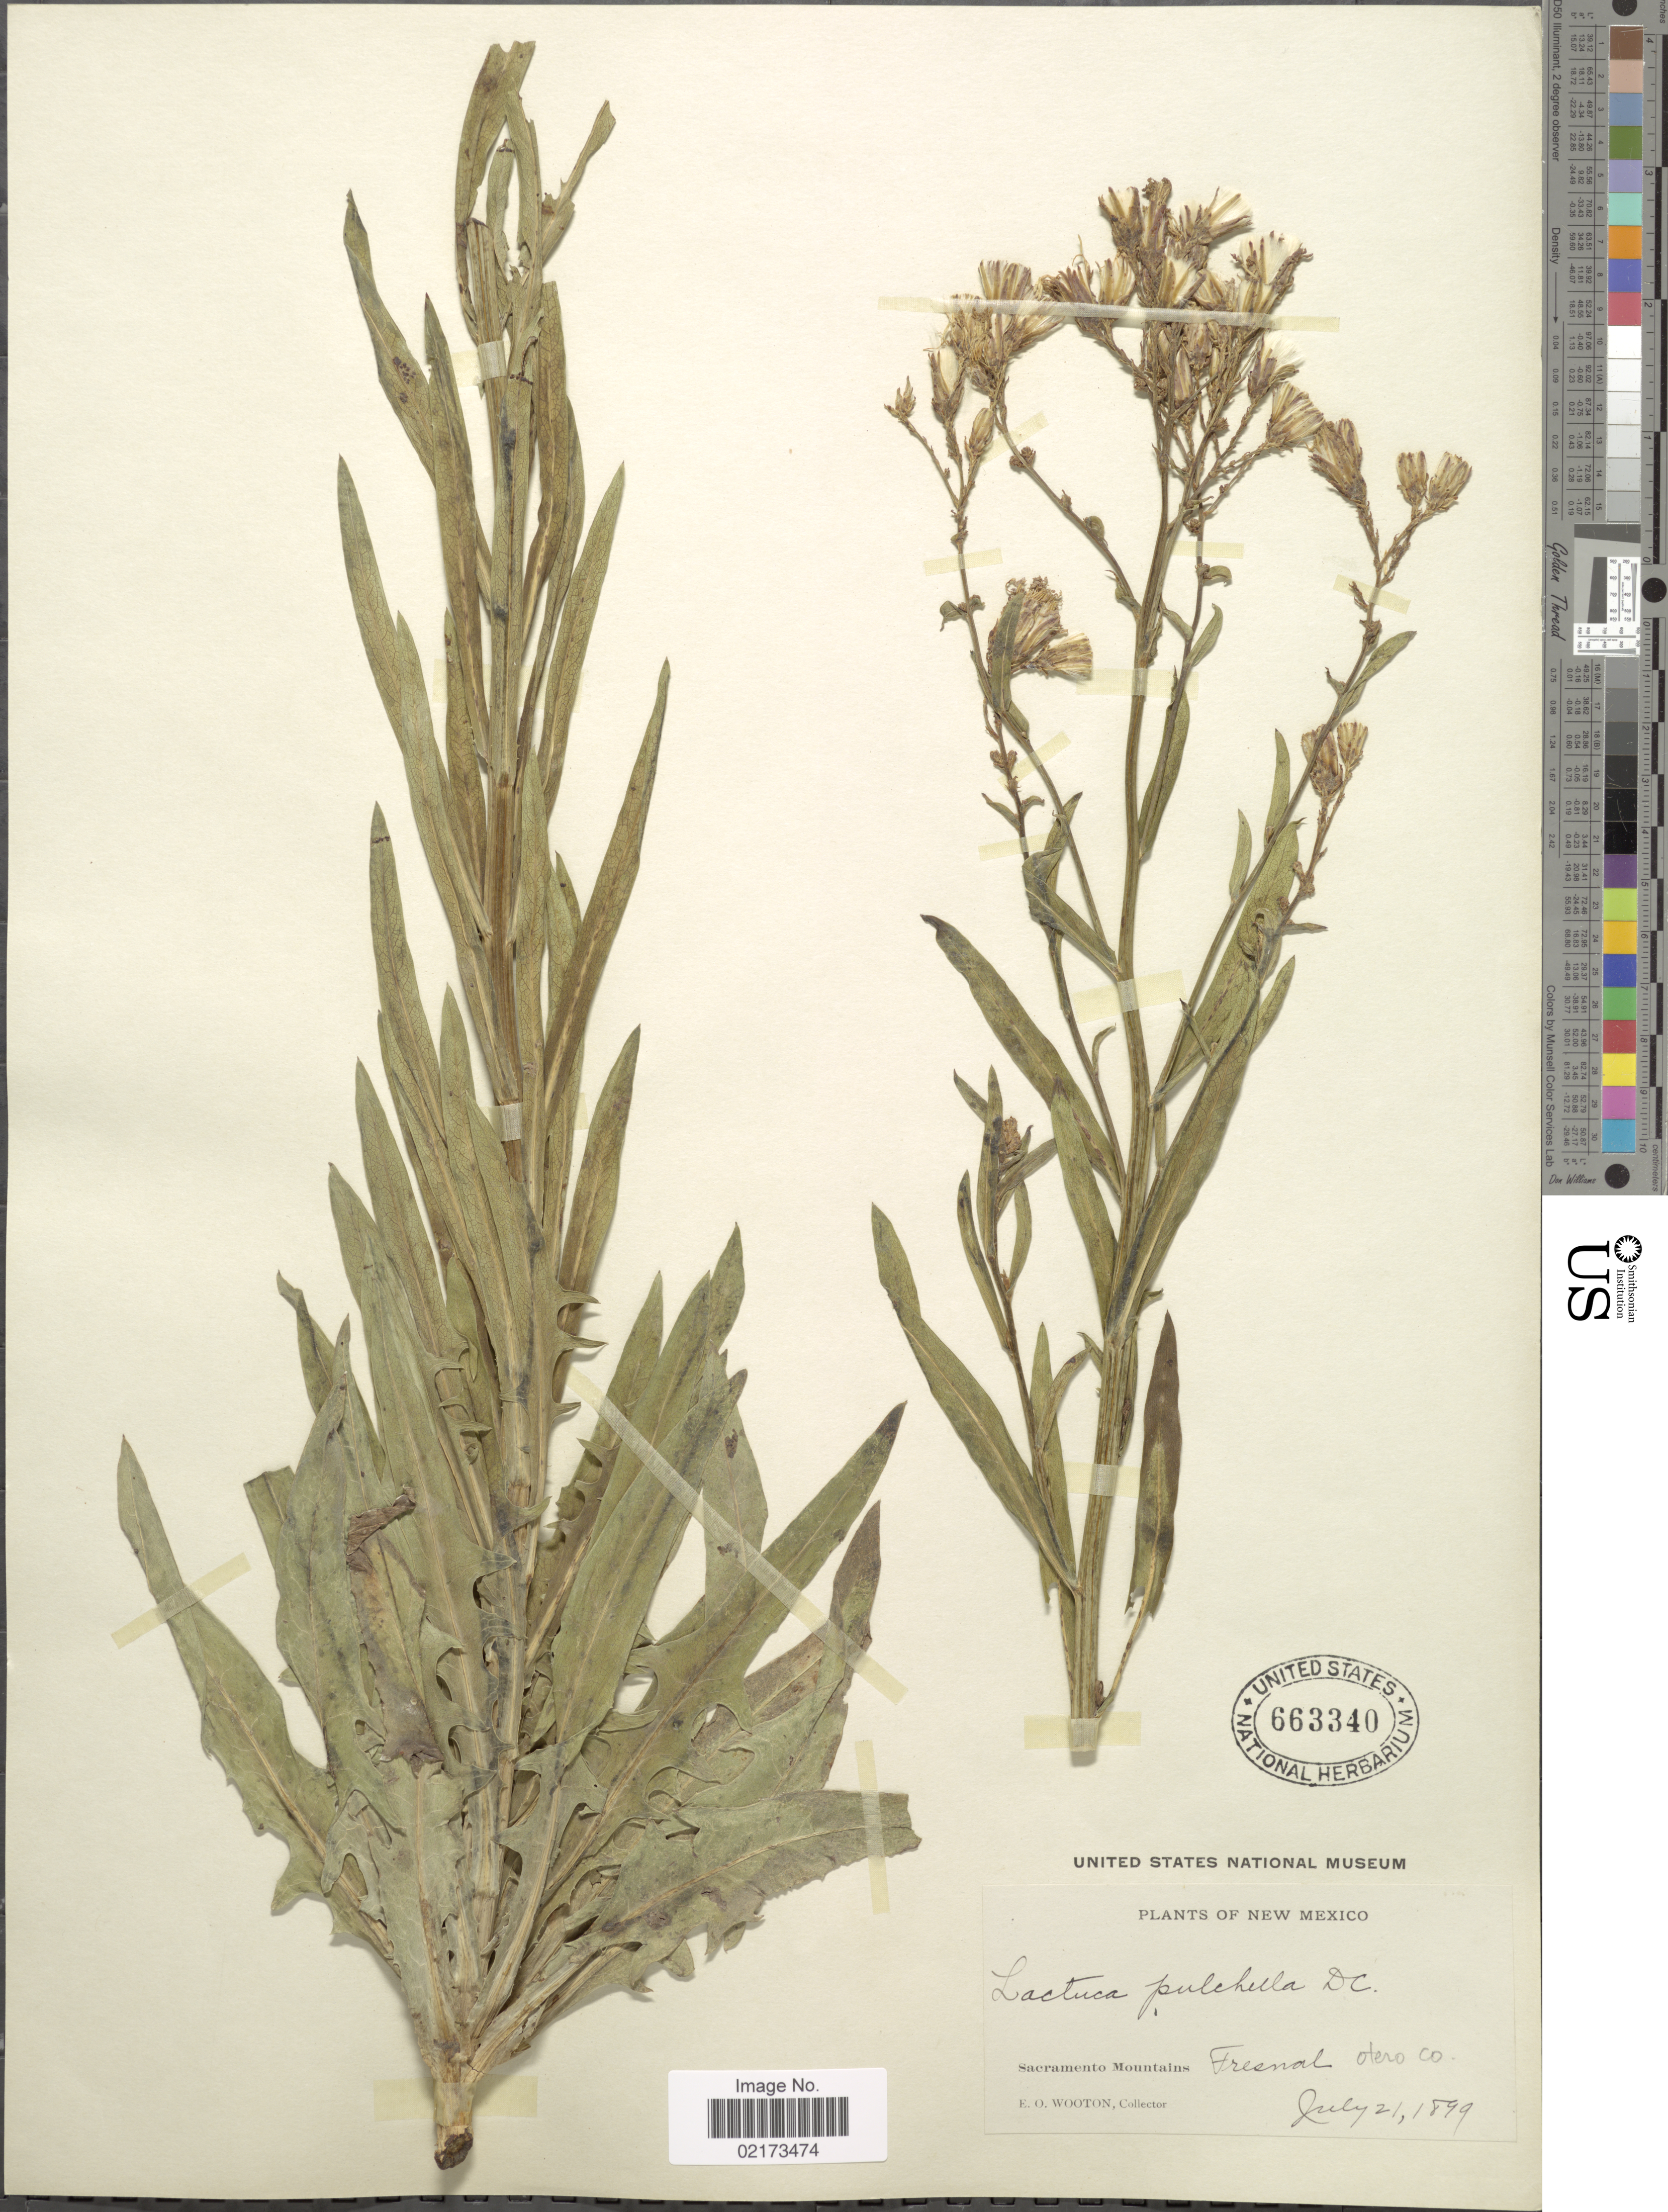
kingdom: Plantae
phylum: Tracheophyta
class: Magnoliopsida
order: Asterales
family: Asteraceae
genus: Lactuca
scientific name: Lactuca tatarica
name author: (L.) C.A. Mey.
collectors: E. O. Wooton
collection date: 1899-07-21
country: United States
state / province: New Mexico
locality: Sacramento Mountains, Fresnal, Otero Co.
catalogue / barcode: US 663340